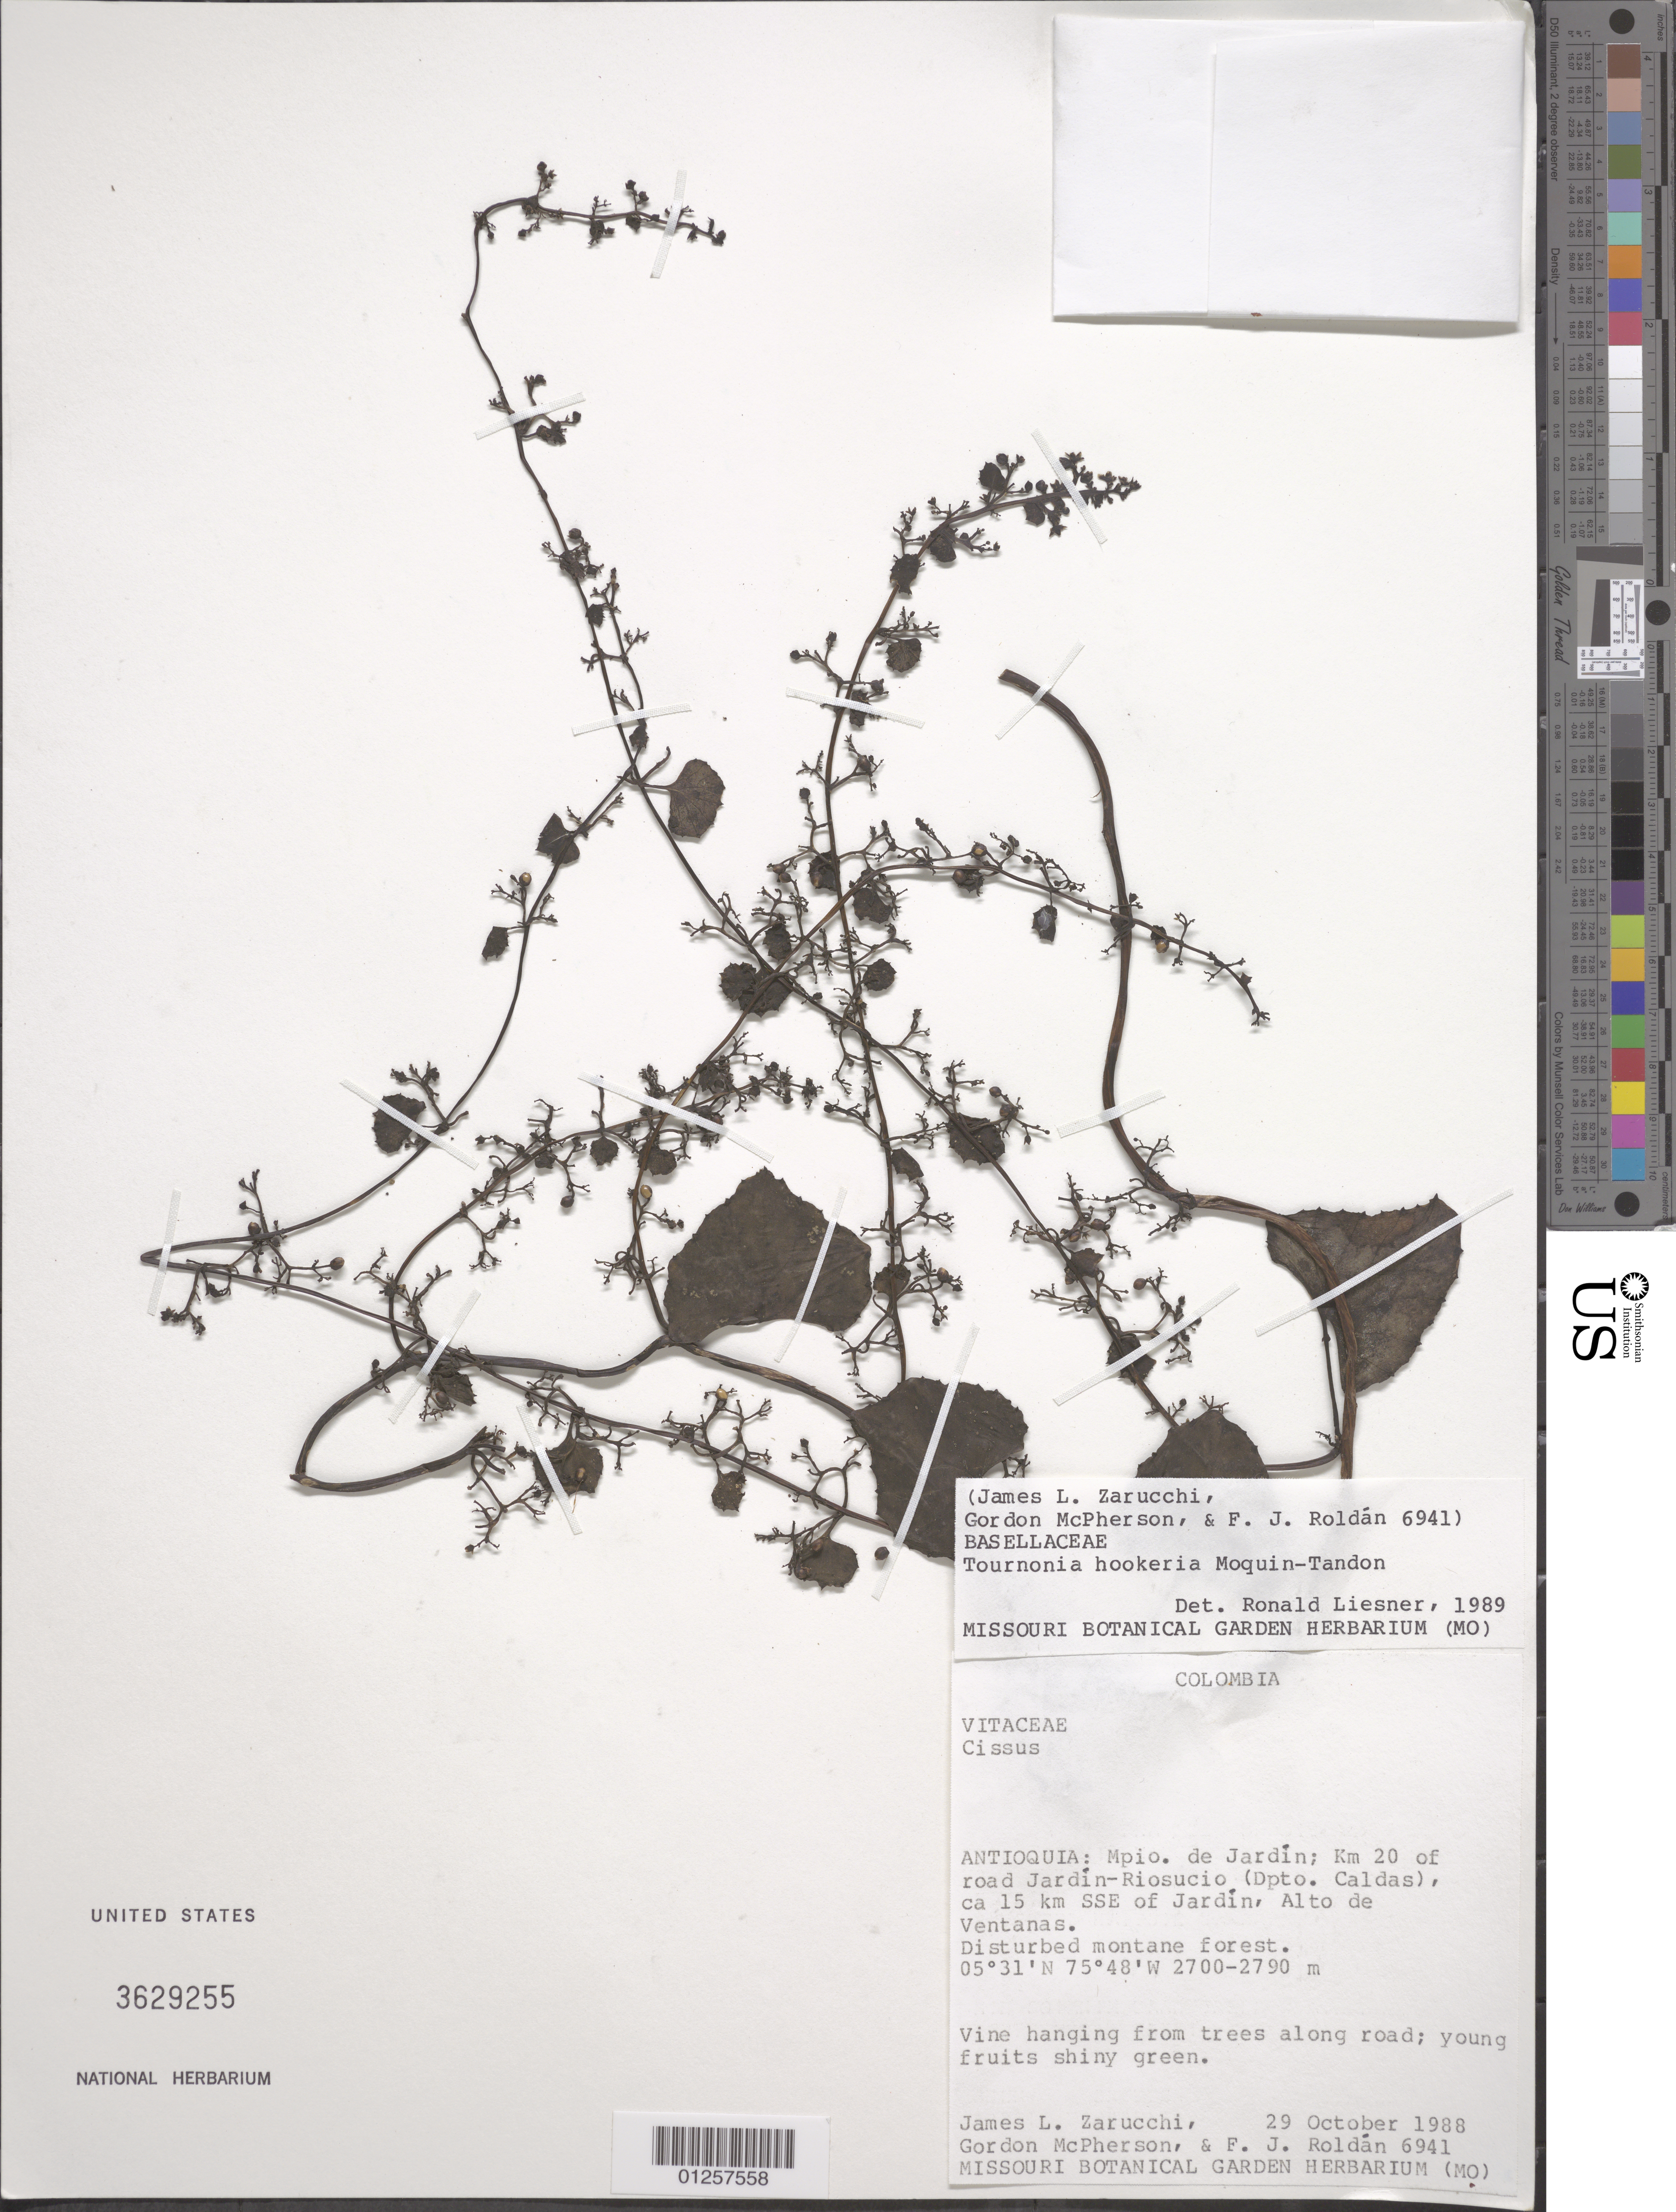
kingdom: Plantae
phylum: Tracheophyta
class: Magnoliopsida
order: Vitales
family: Vitaceae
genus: Cissus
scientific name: Cissus sp.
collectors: J. L. Zarucchi, G. D. McPherson & F. J. Roldán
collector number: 6941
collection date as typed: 29 Oct 1988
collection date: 1988-10-29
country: Colombia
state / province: Antioquia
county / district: Jardín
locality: km 20 of road Jardín-Riosucio (Dept. Caldas), ca. 15 km SSE of Jardín, Alto de Ventanas.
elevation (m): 2700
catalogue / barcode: US 3629255